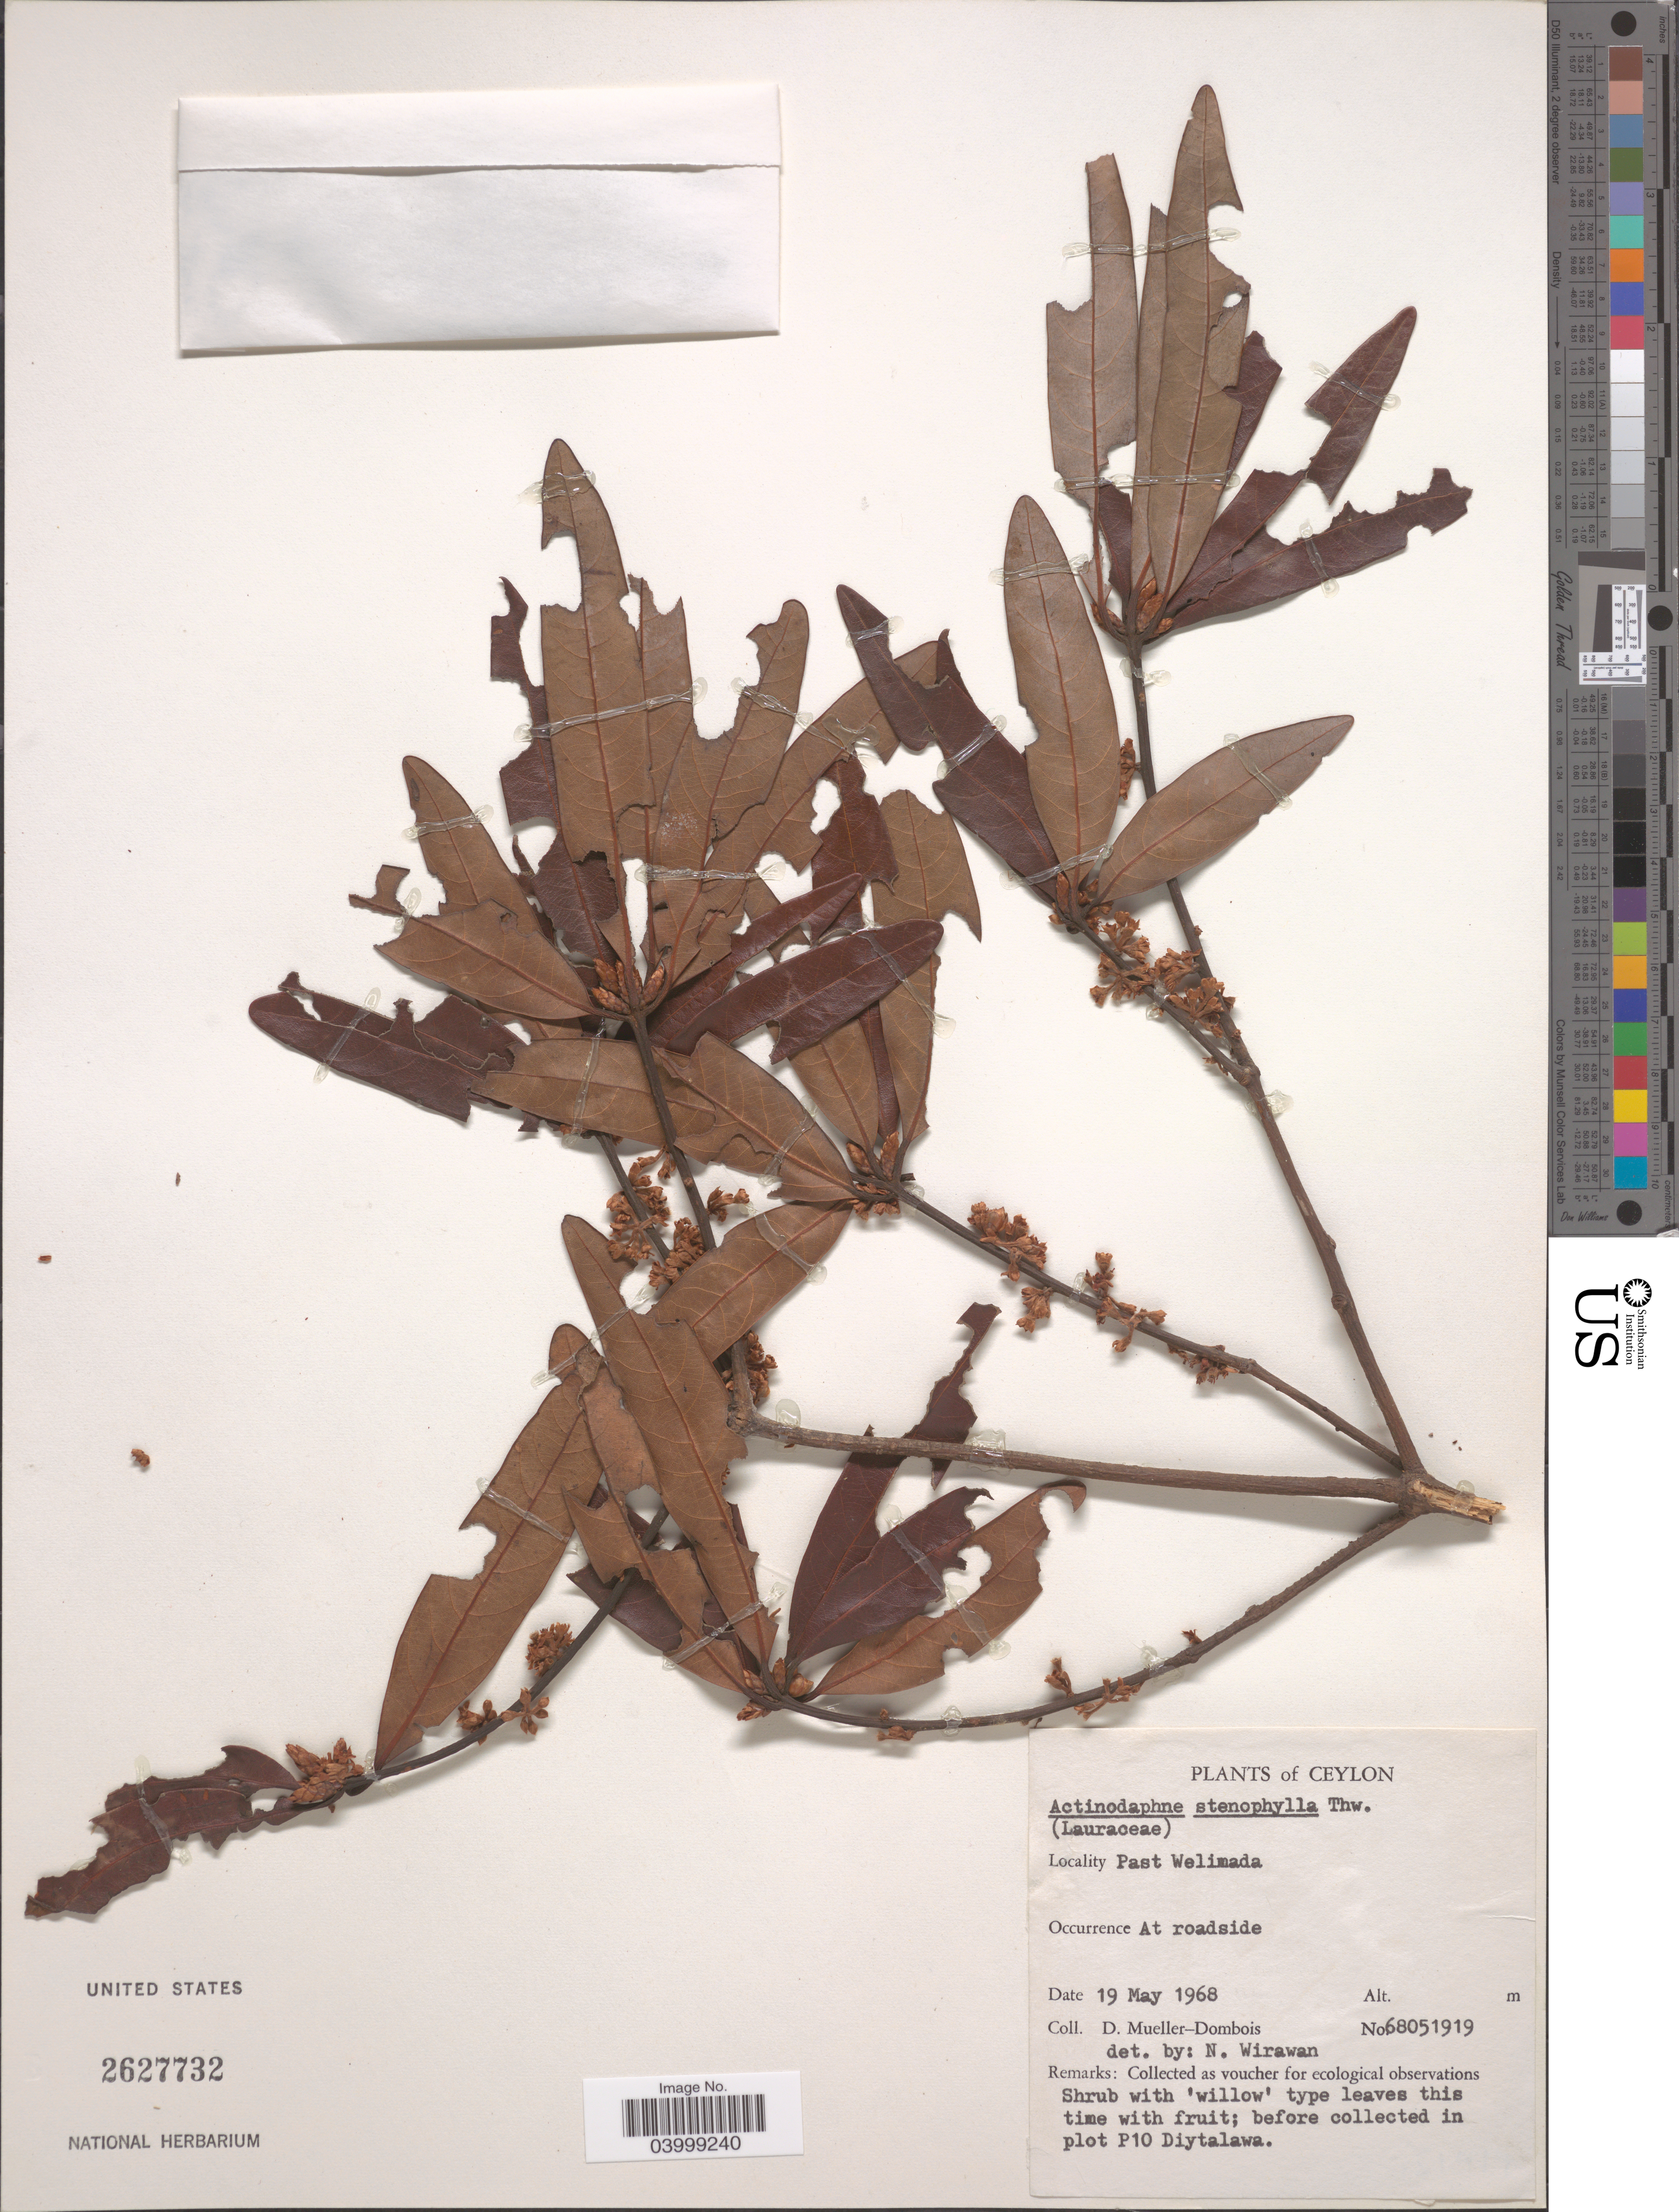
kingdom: Plantae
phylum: Tracheophyta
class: Magnoliopsida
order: Laurales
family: Lauraceae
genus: Actinodaphne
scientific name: Actinodaphne stenophylla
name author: Thwaites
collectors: D. Mueller-Dombois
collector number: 68051919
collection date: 1968-05-19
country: Sri Lanka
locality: Ceylon. Past Welimada. At roadside.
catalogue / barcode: US 2627732